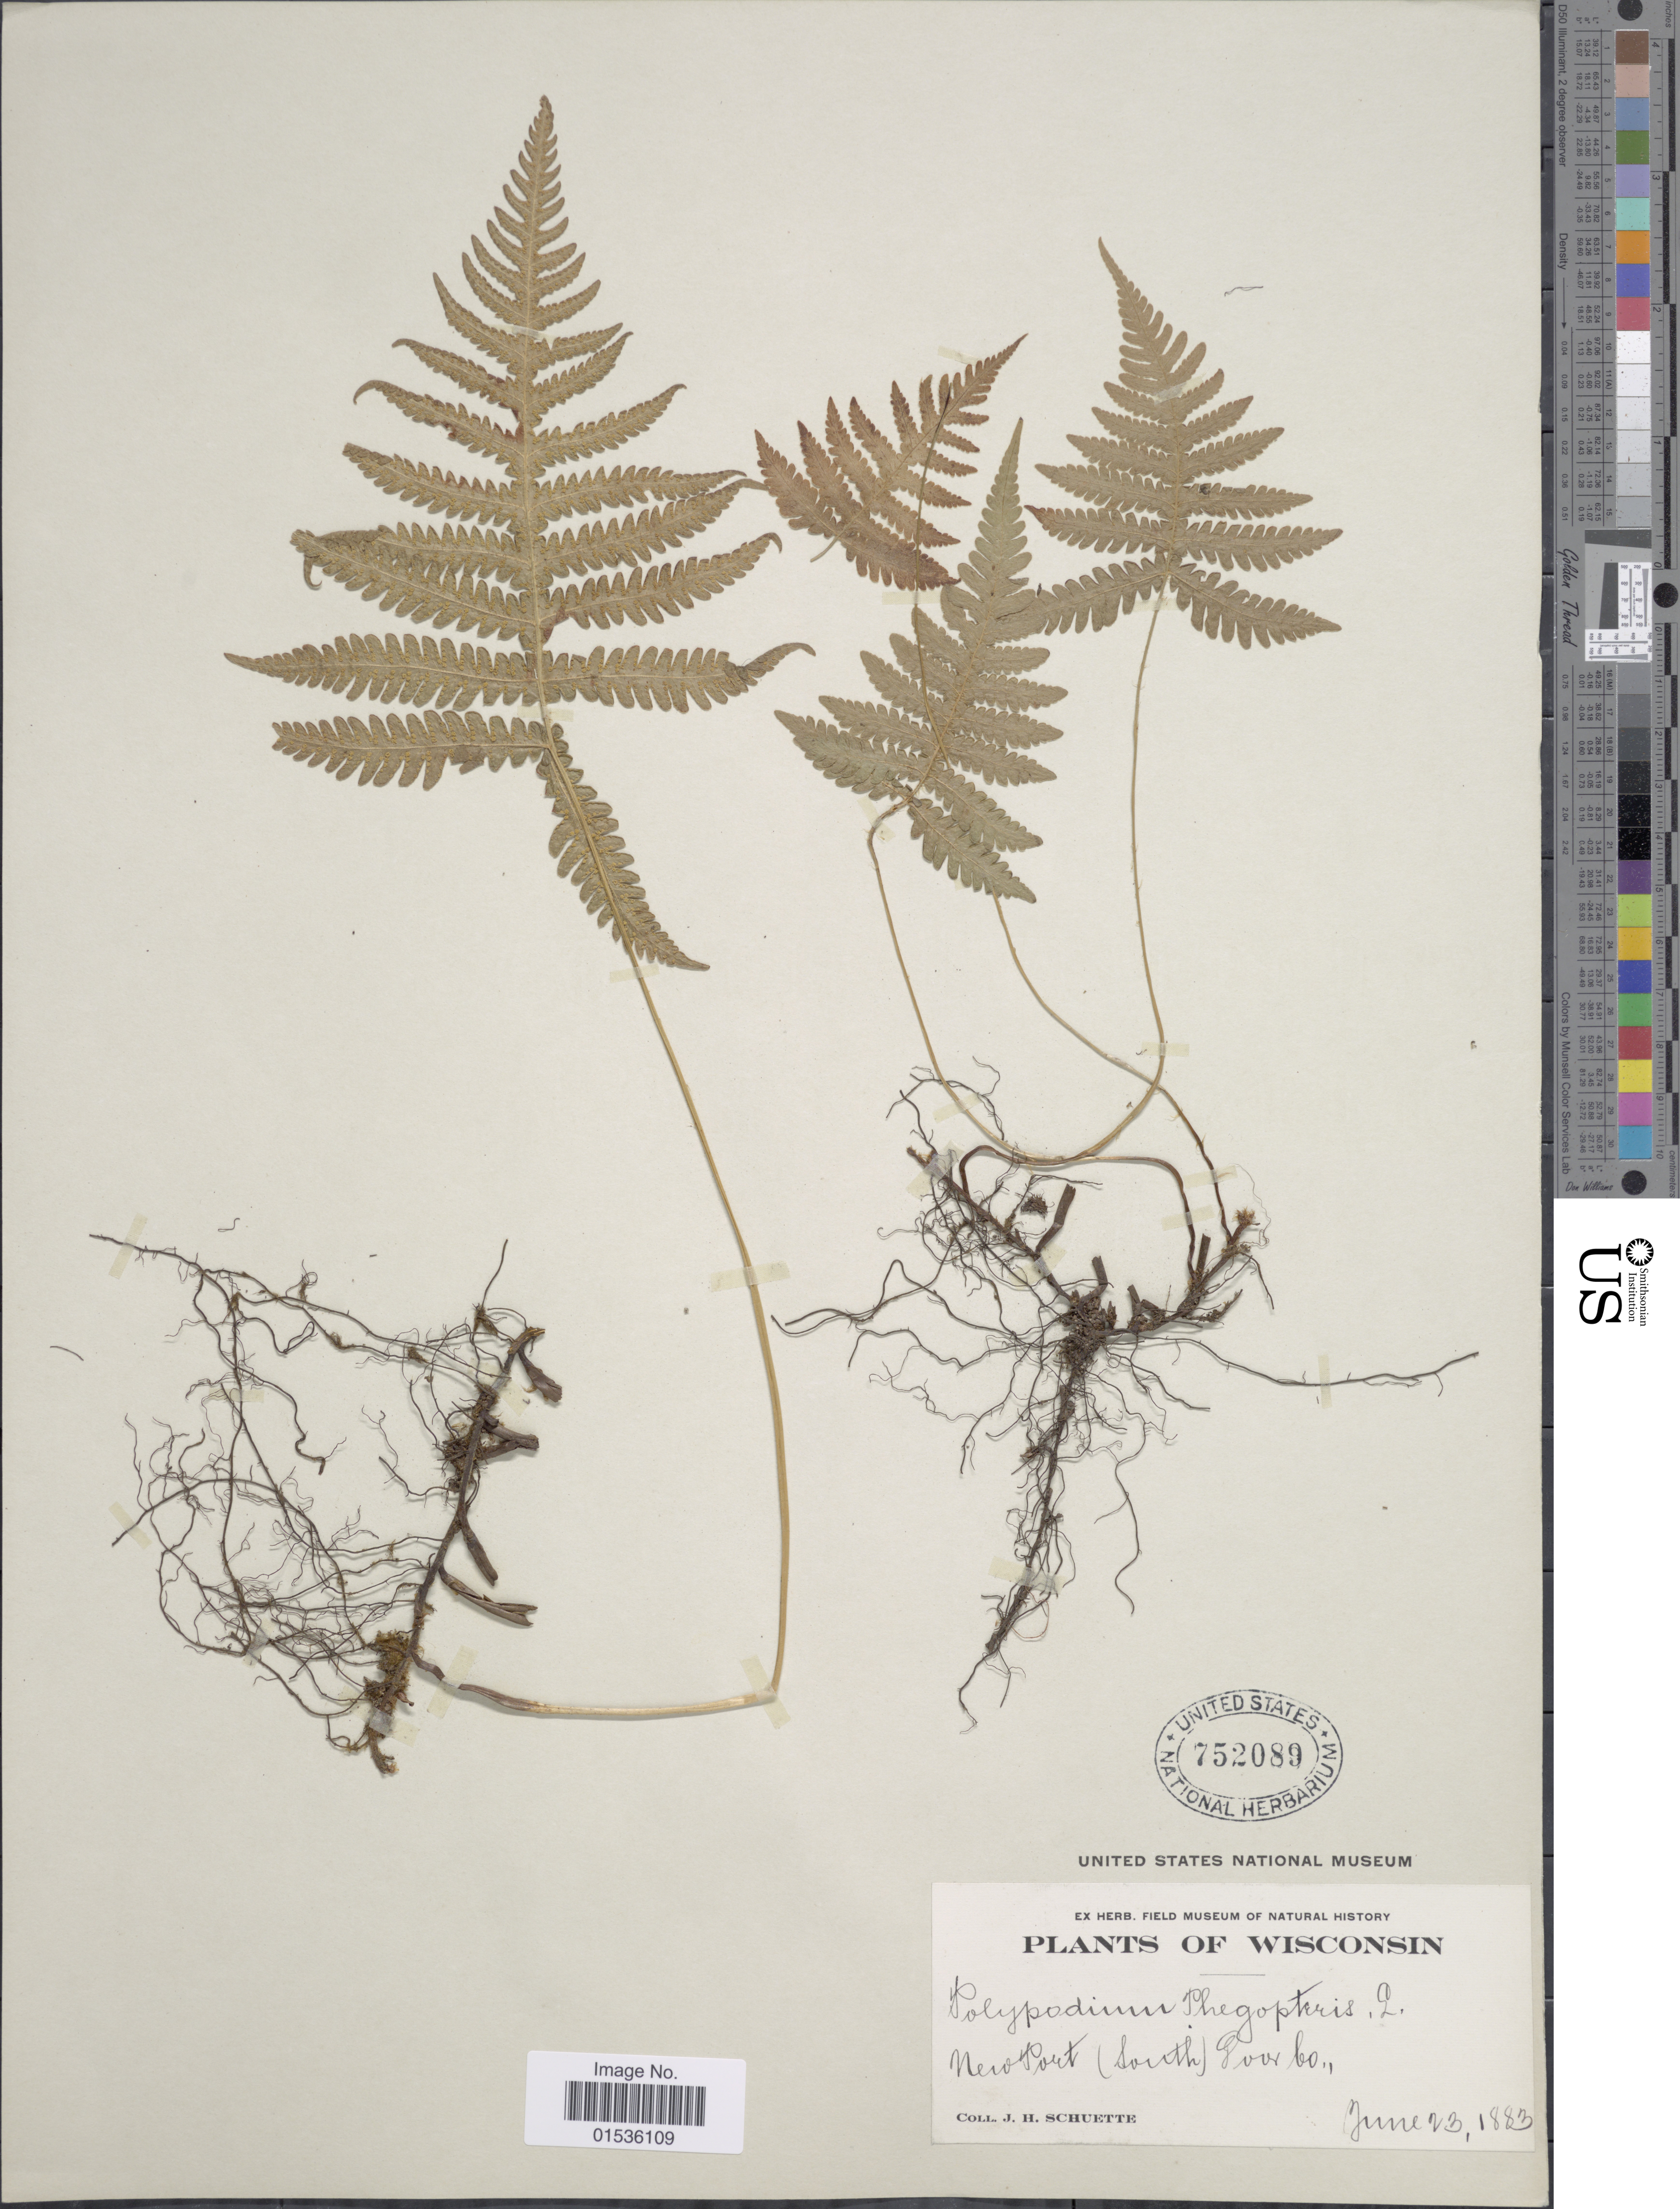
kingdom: Plantae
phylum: Tracheophyta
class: Polypodiopsida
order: Polypodiales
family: Thelypteridaceae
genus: Phegopteris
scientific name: Phegopteris connectilis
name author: (Michx.) Watt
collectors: J. Schutte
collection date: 1883-06-23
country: United States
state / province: Wisconsin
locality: Wisconsin, New Port (South) Door Co.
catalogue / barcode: US 752089